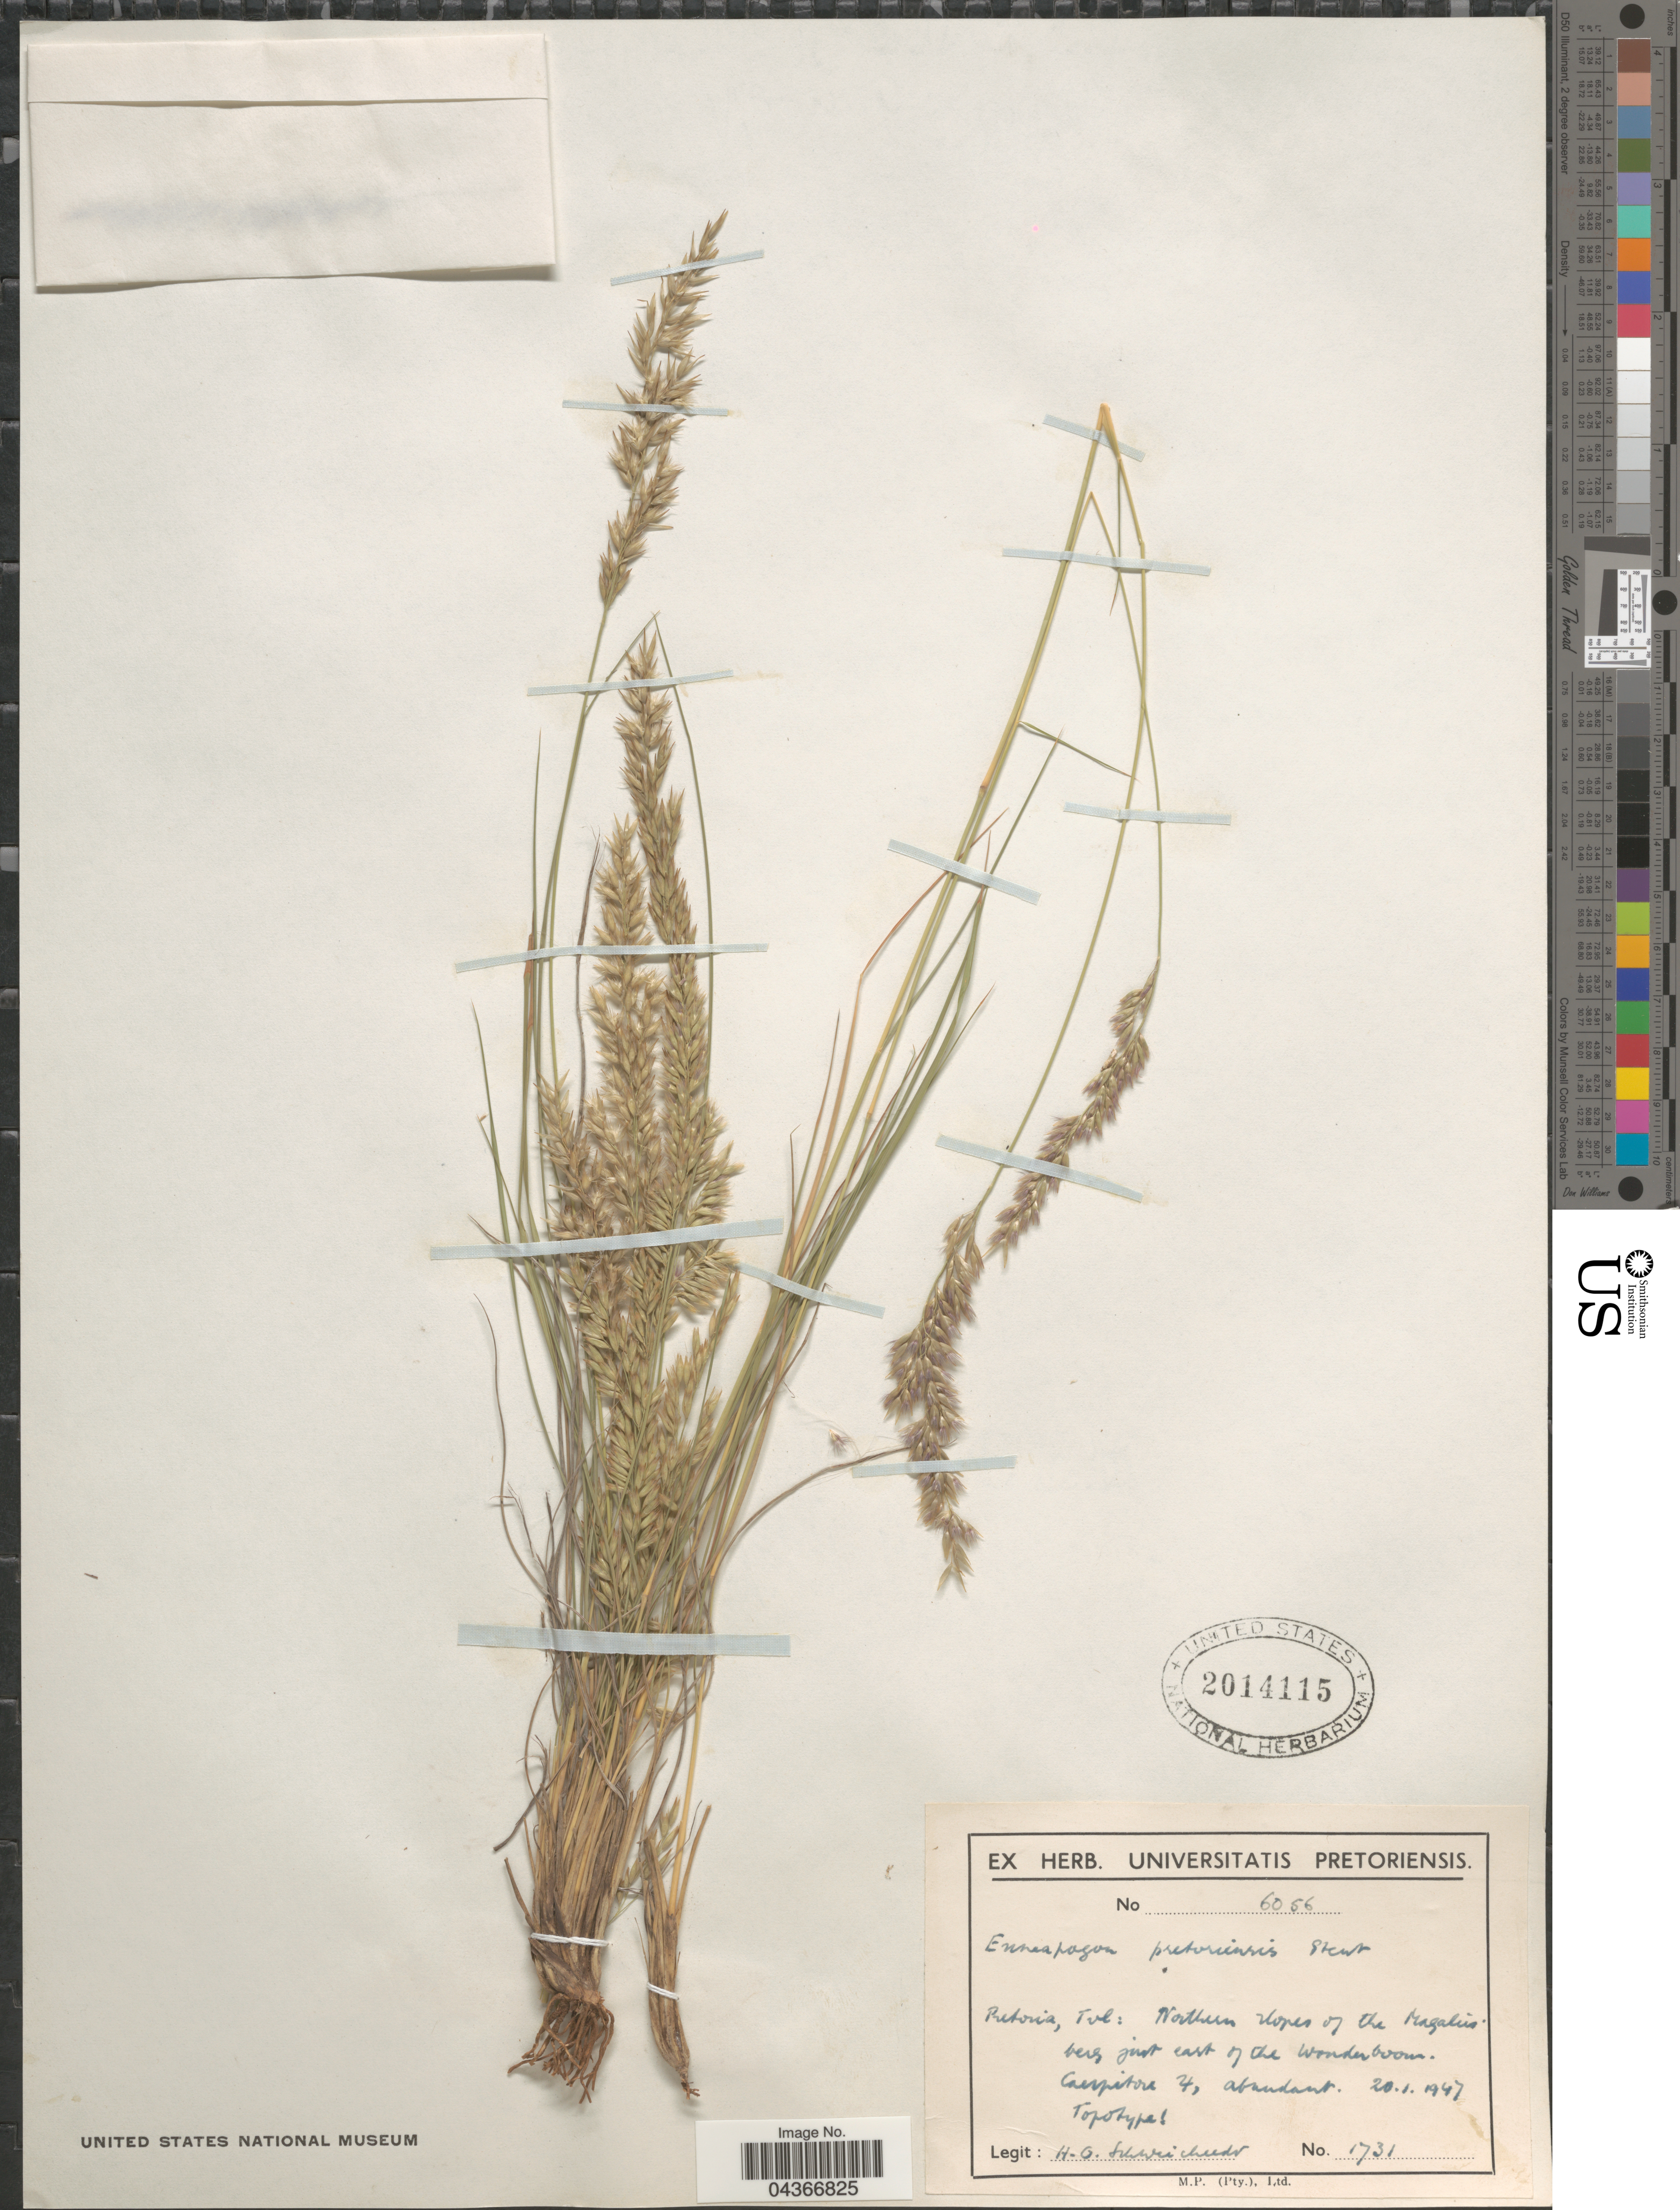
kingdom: Plantae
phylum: Tracheophyta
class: Liliopsida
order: Poales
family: Poaceae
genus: Enneapogon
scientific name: Enneapogon pretoriensis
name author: Stent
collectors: H. Schweickerdt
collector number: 1731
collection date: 1947-01-20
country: South Africa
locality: Pretoria, Tvl: Northern slopes of the Magalies berg just east of the Wonderboom.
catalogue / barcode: US 2014115